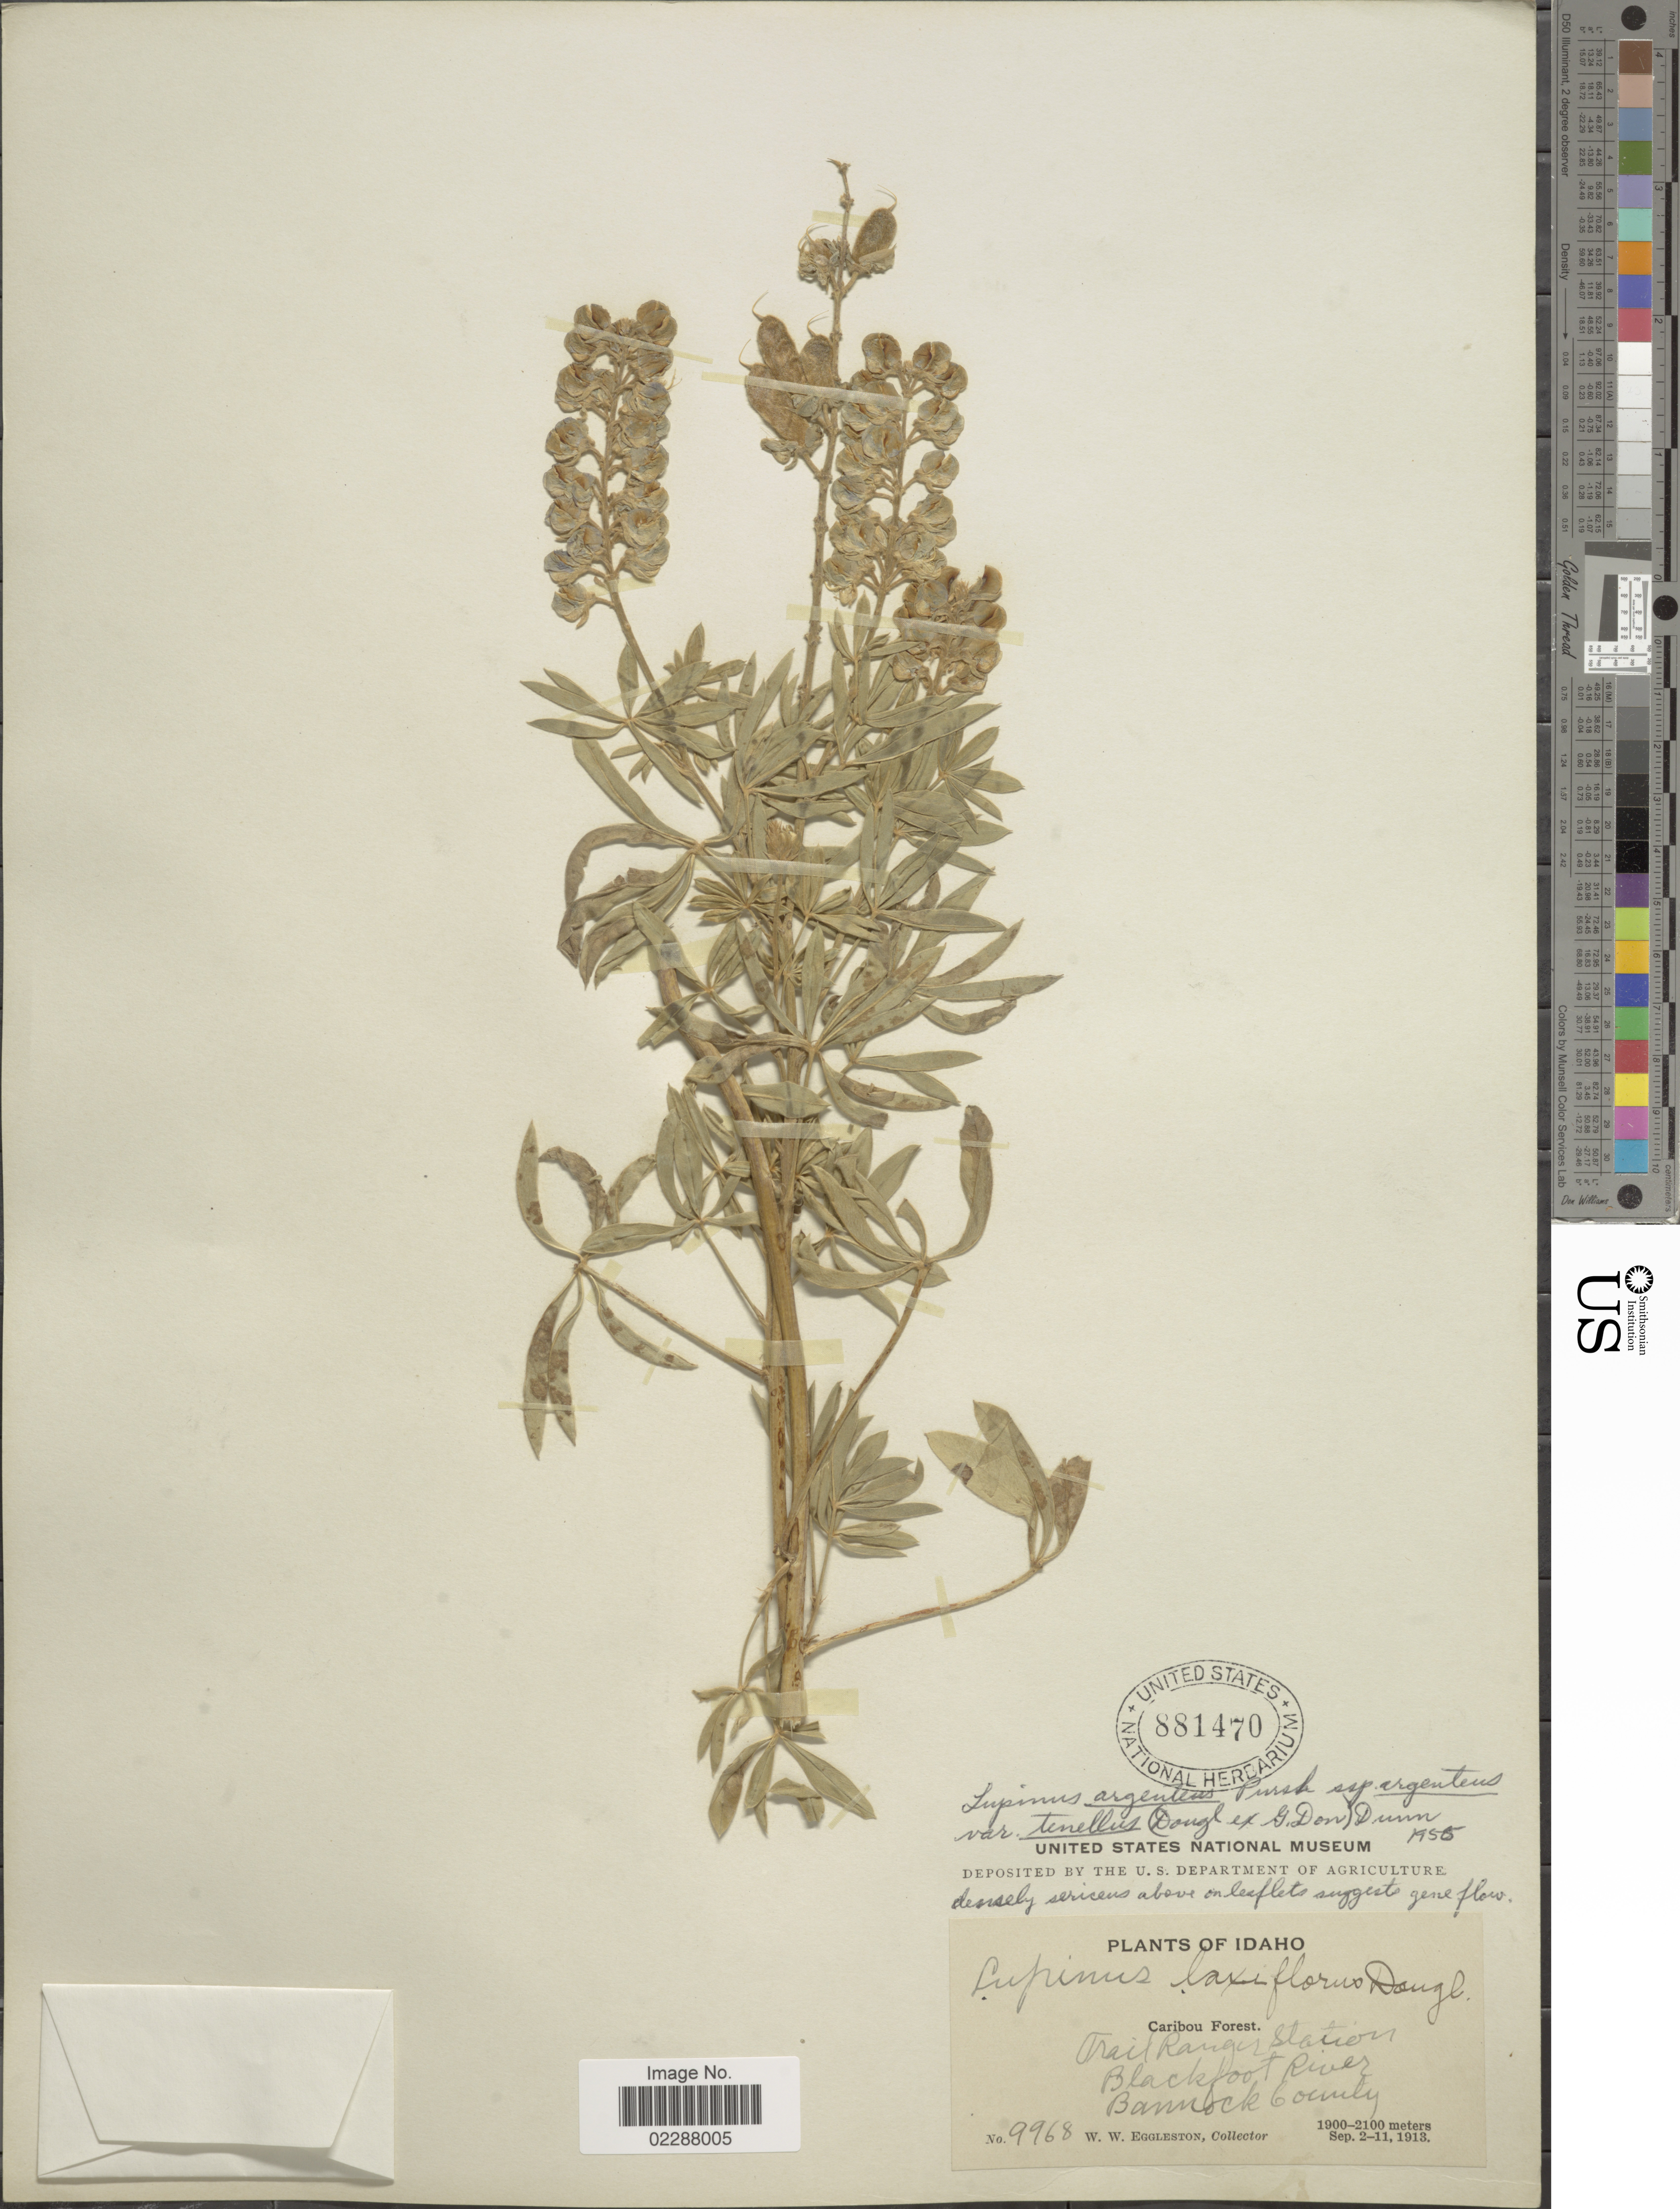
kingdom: Plantae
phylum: Tracheophyta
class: Magnoliopsida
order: Fabales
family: Fabaceae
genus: Lupinus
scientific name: Lupinus tenellus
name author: Douglas ex G. Don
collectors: W. W. Eggleston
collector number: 9968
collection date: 1913-09-02/1913-09-11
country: United States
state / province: Idaho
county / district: Bannock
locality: Caribou Forest, Trail Ranger Station, Blackfoot River, Bannock County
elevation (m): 1900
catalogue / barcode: US 881470